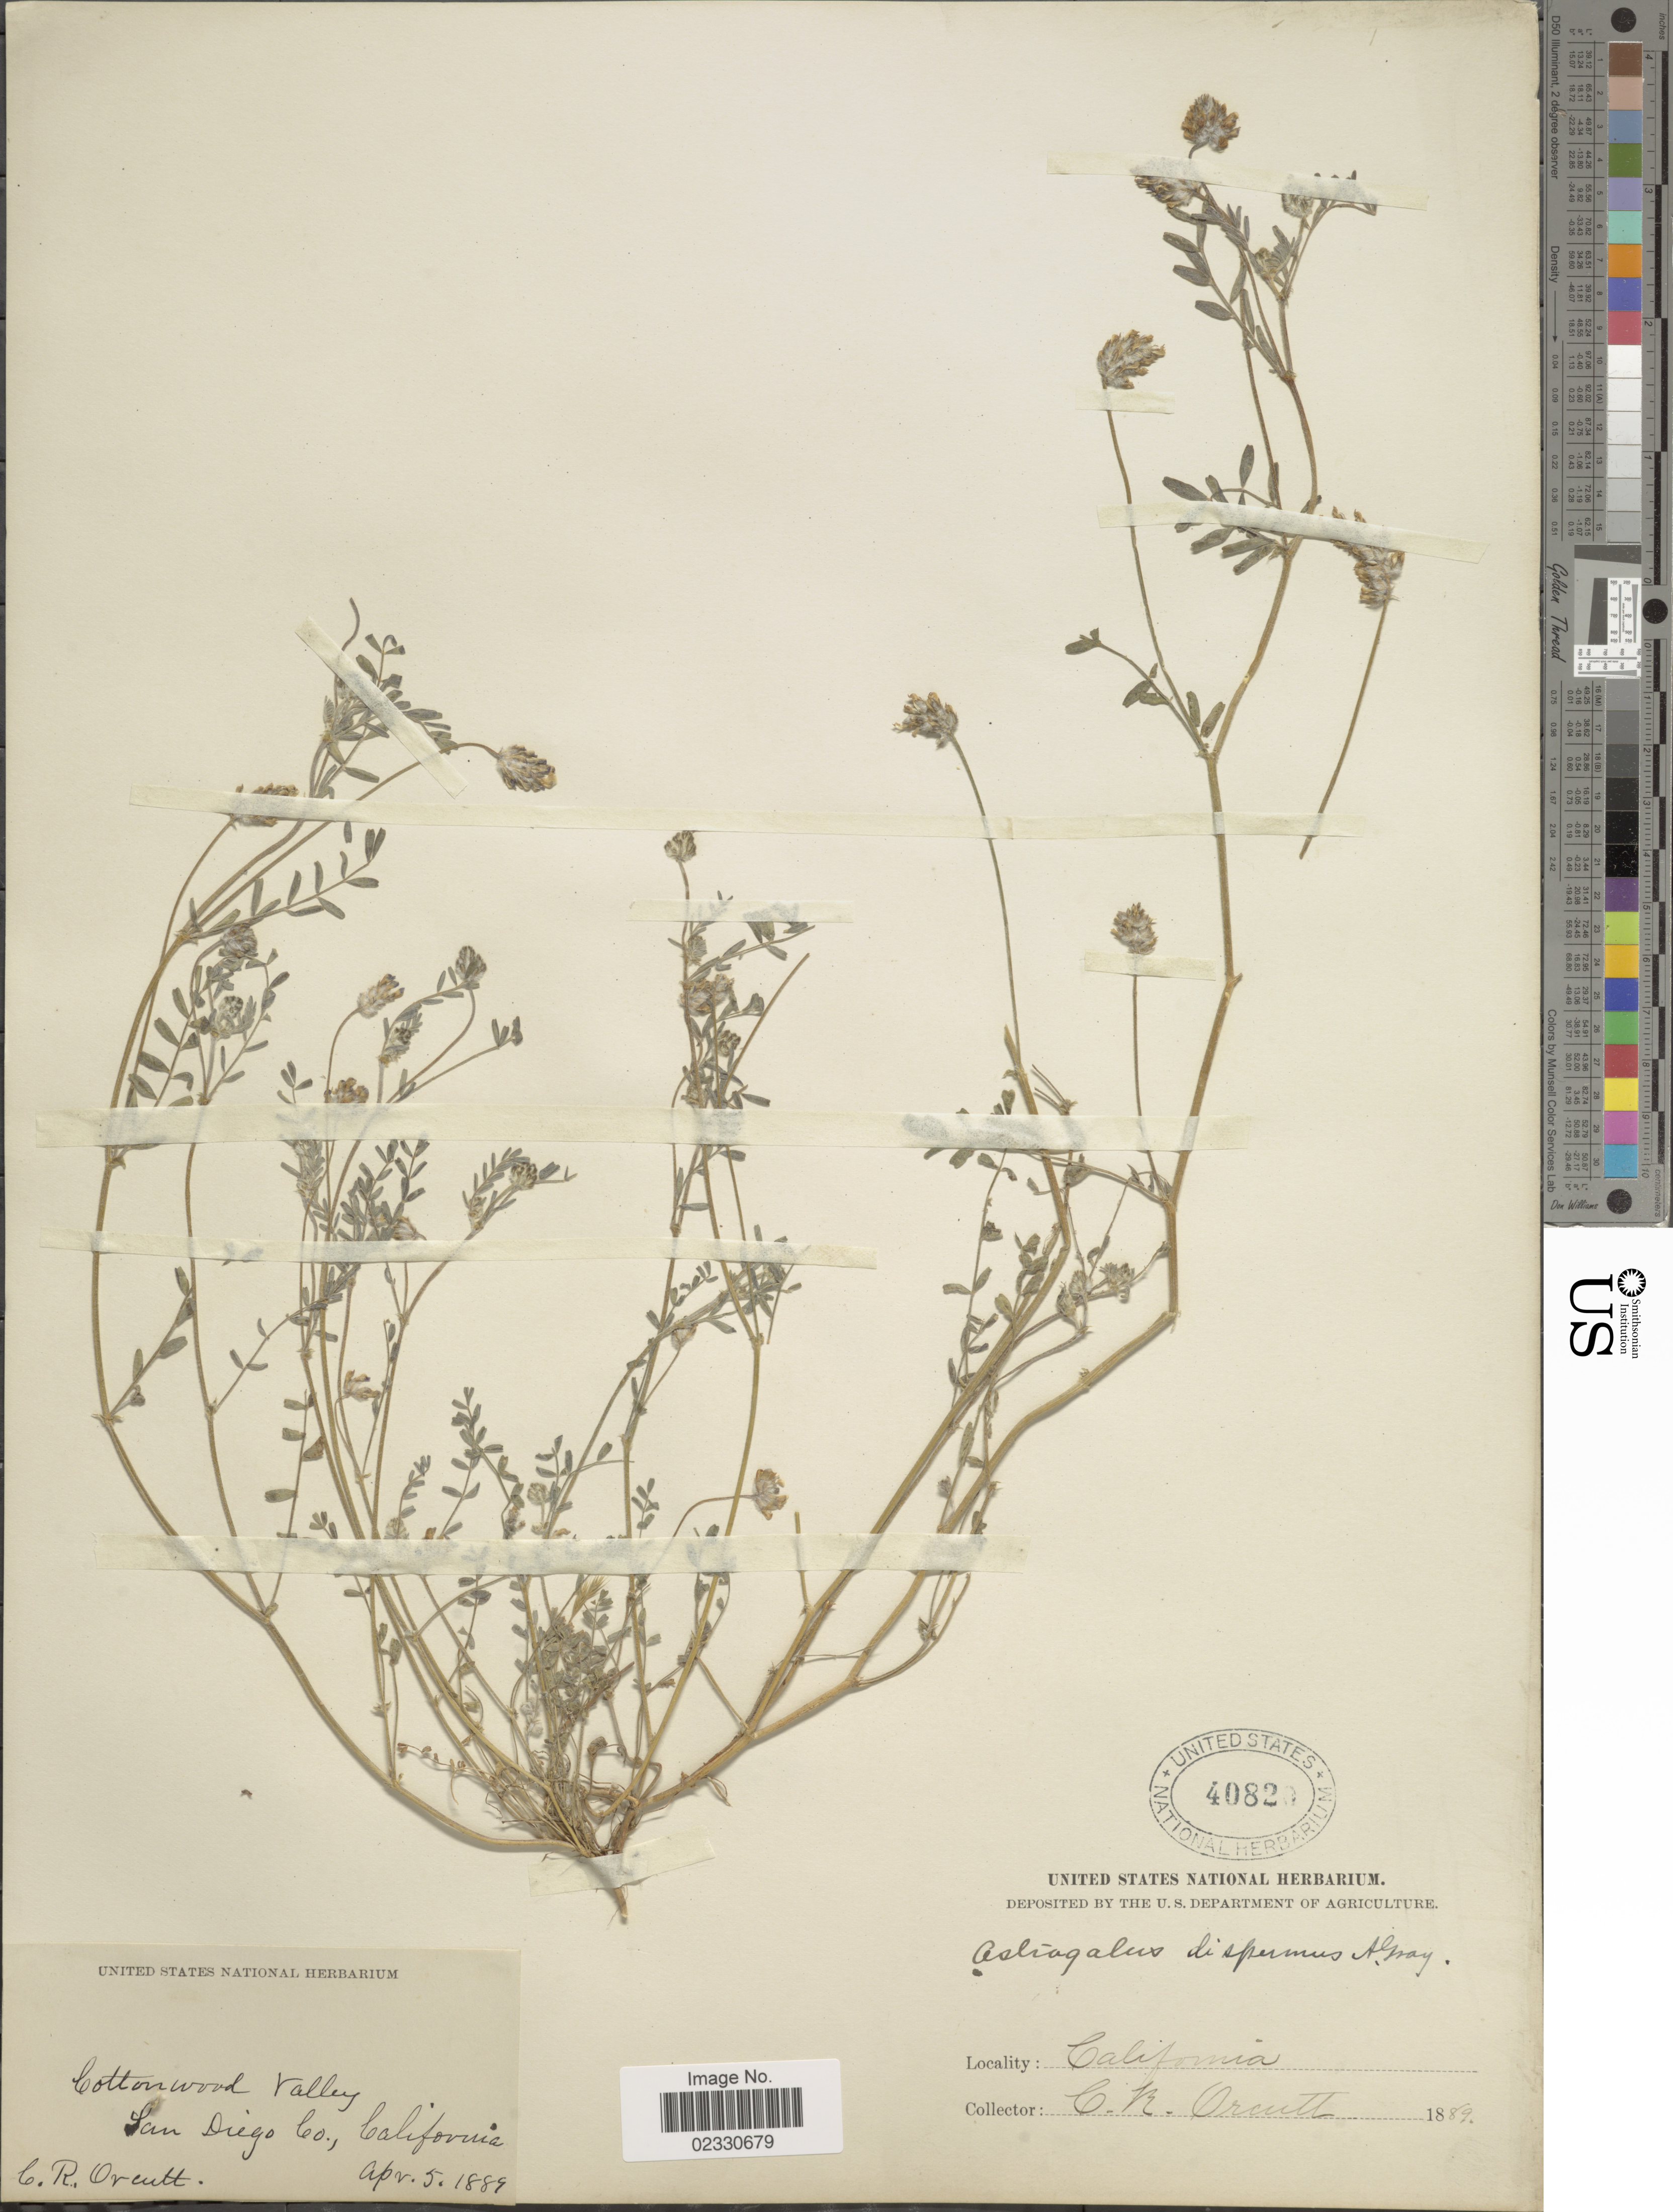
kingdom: Plantae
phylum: Tracheophyta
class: Magnoliopsida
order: Fabales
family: Fabaceae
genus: Astragalus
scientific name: Astragalus dispermus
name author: A. Gray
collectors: C. R. Orcutt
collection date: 1889-04-05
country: United States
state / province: California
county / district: San Diego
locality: San Diego Co., Cottonwood Valley.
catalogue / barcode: US 40820